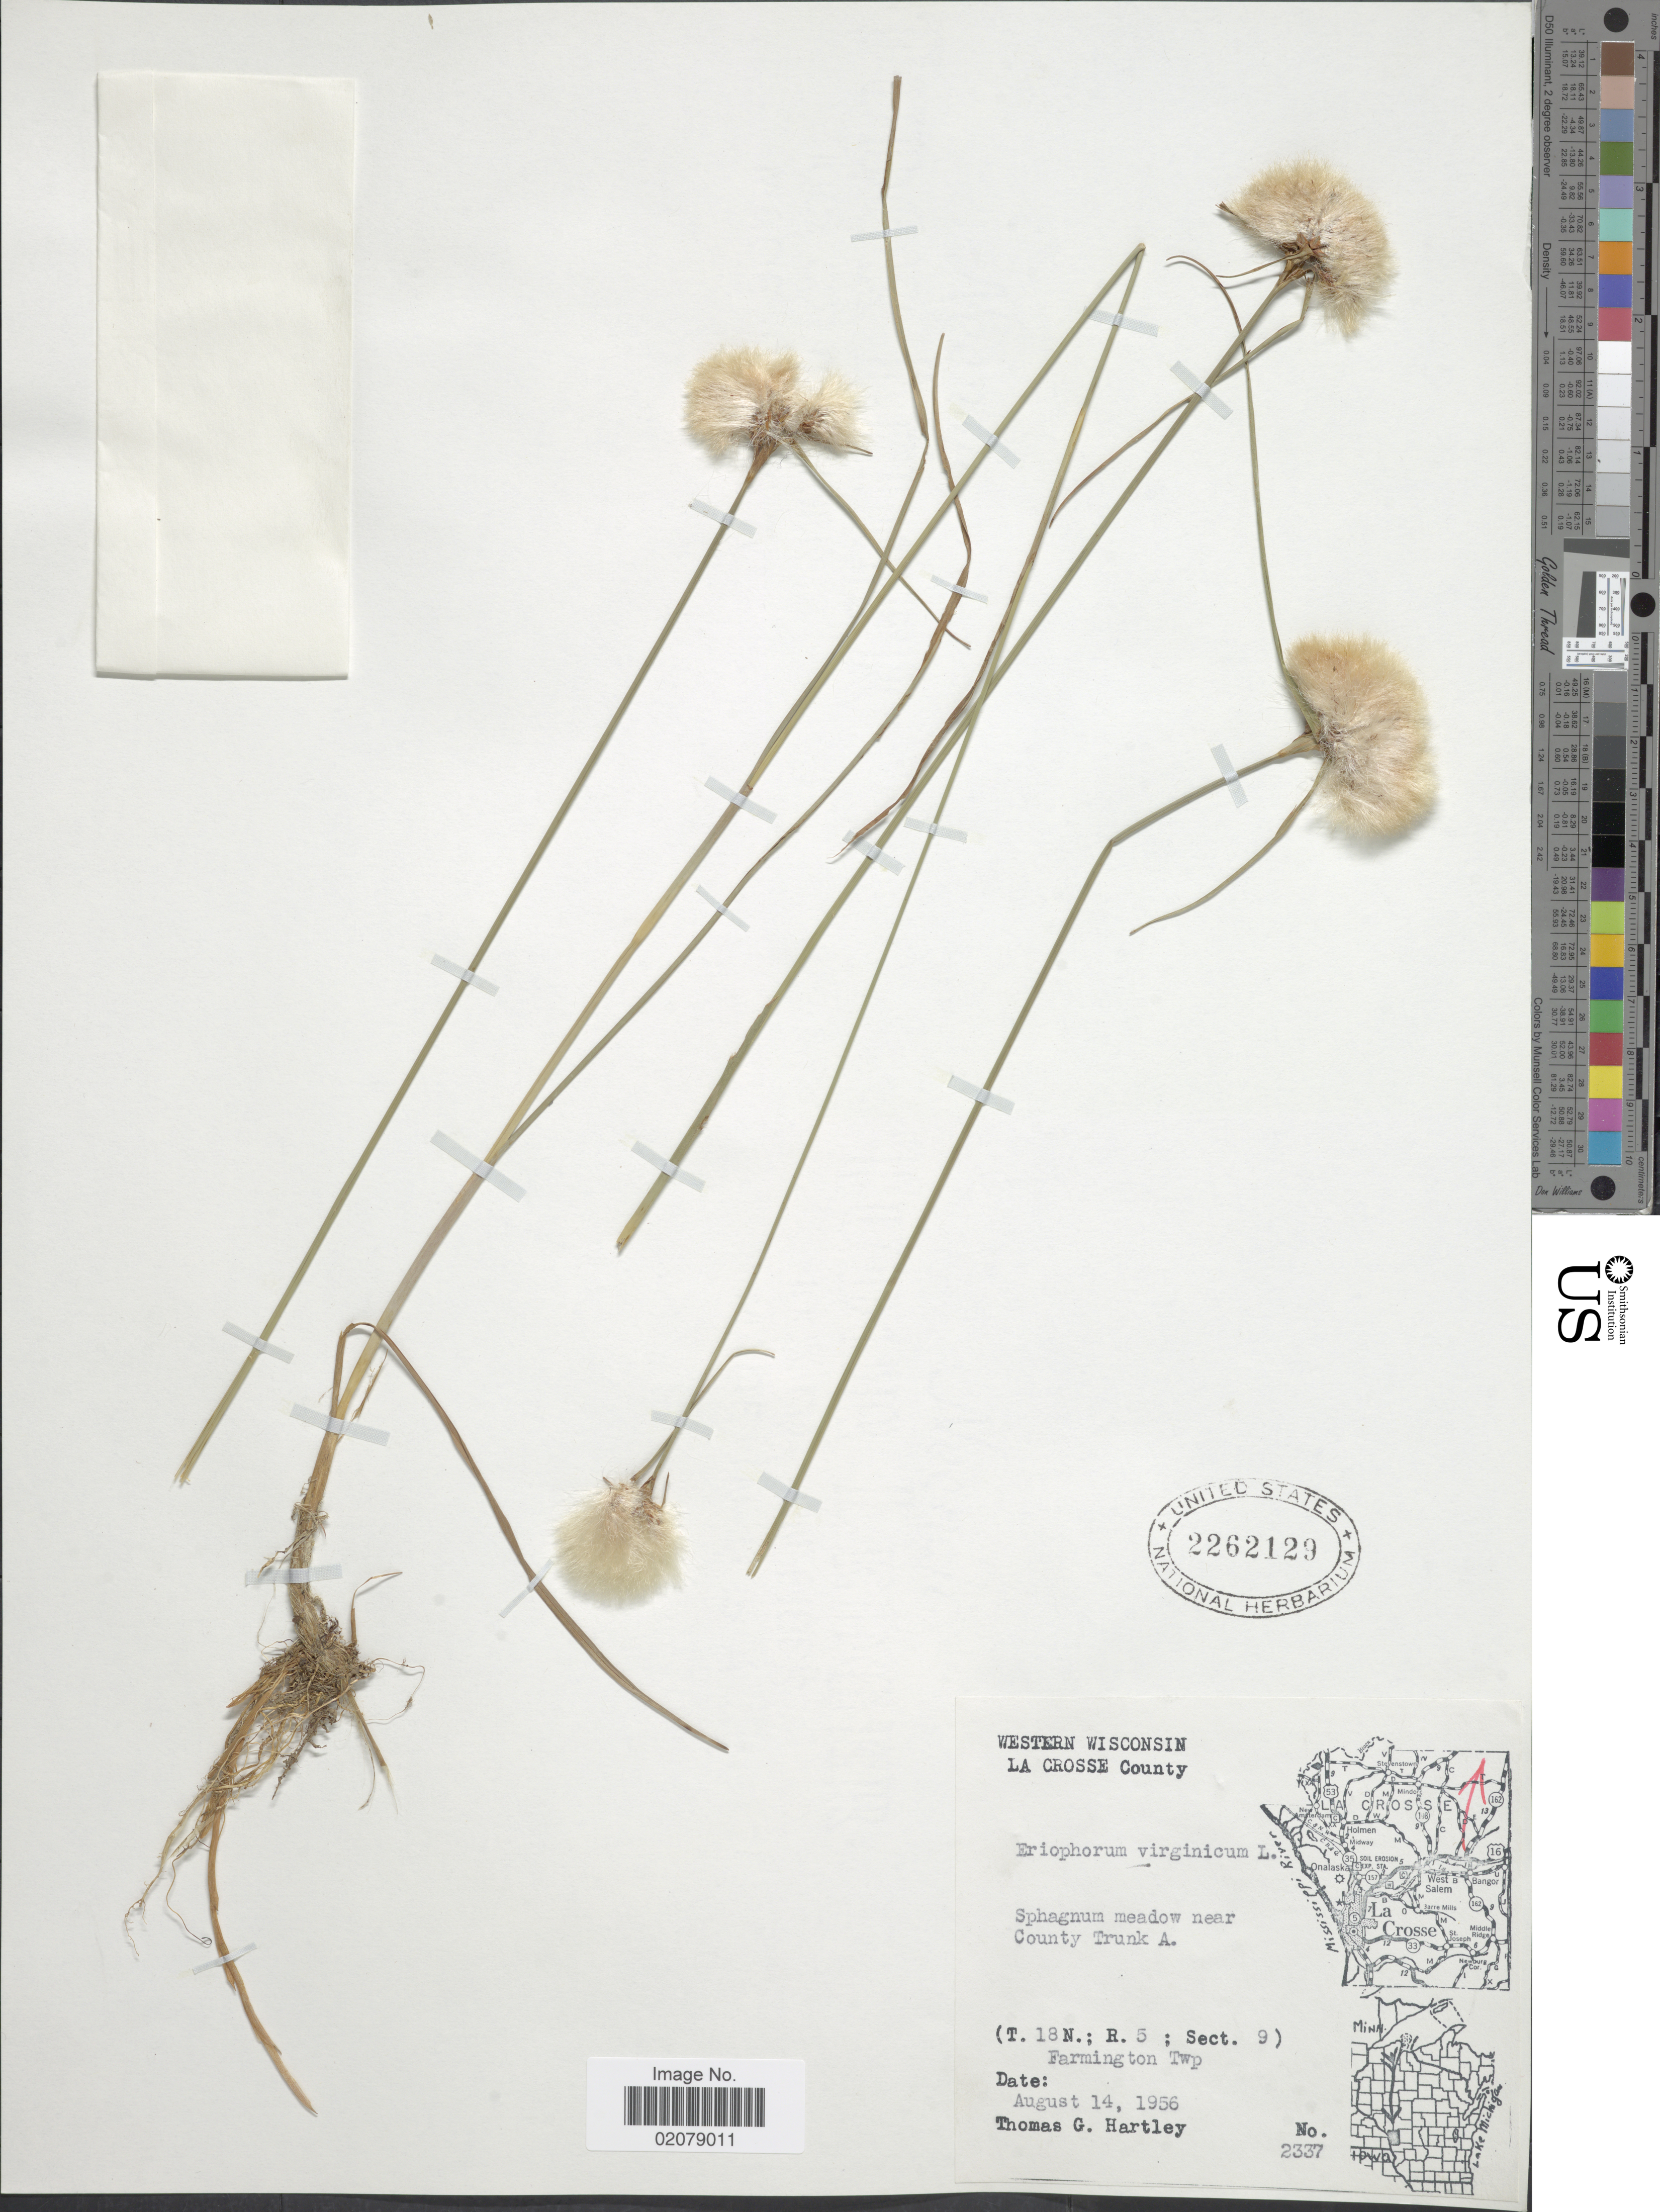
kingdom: Plantae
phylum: Tracheophyta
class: Liliopsida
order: Poales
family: Cyperaceae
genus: Eriophorum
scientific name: Eriophorum virginicum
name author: L.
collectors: T. G. Hartley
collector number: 2337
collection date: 1956-08-14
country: United States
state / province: Wisconsin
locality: Western Wisconsin, La Crosse County, County Trunk A, T. 18N.: R.5 : Sect. 9, Farmington Twp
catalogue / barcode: US 2262129